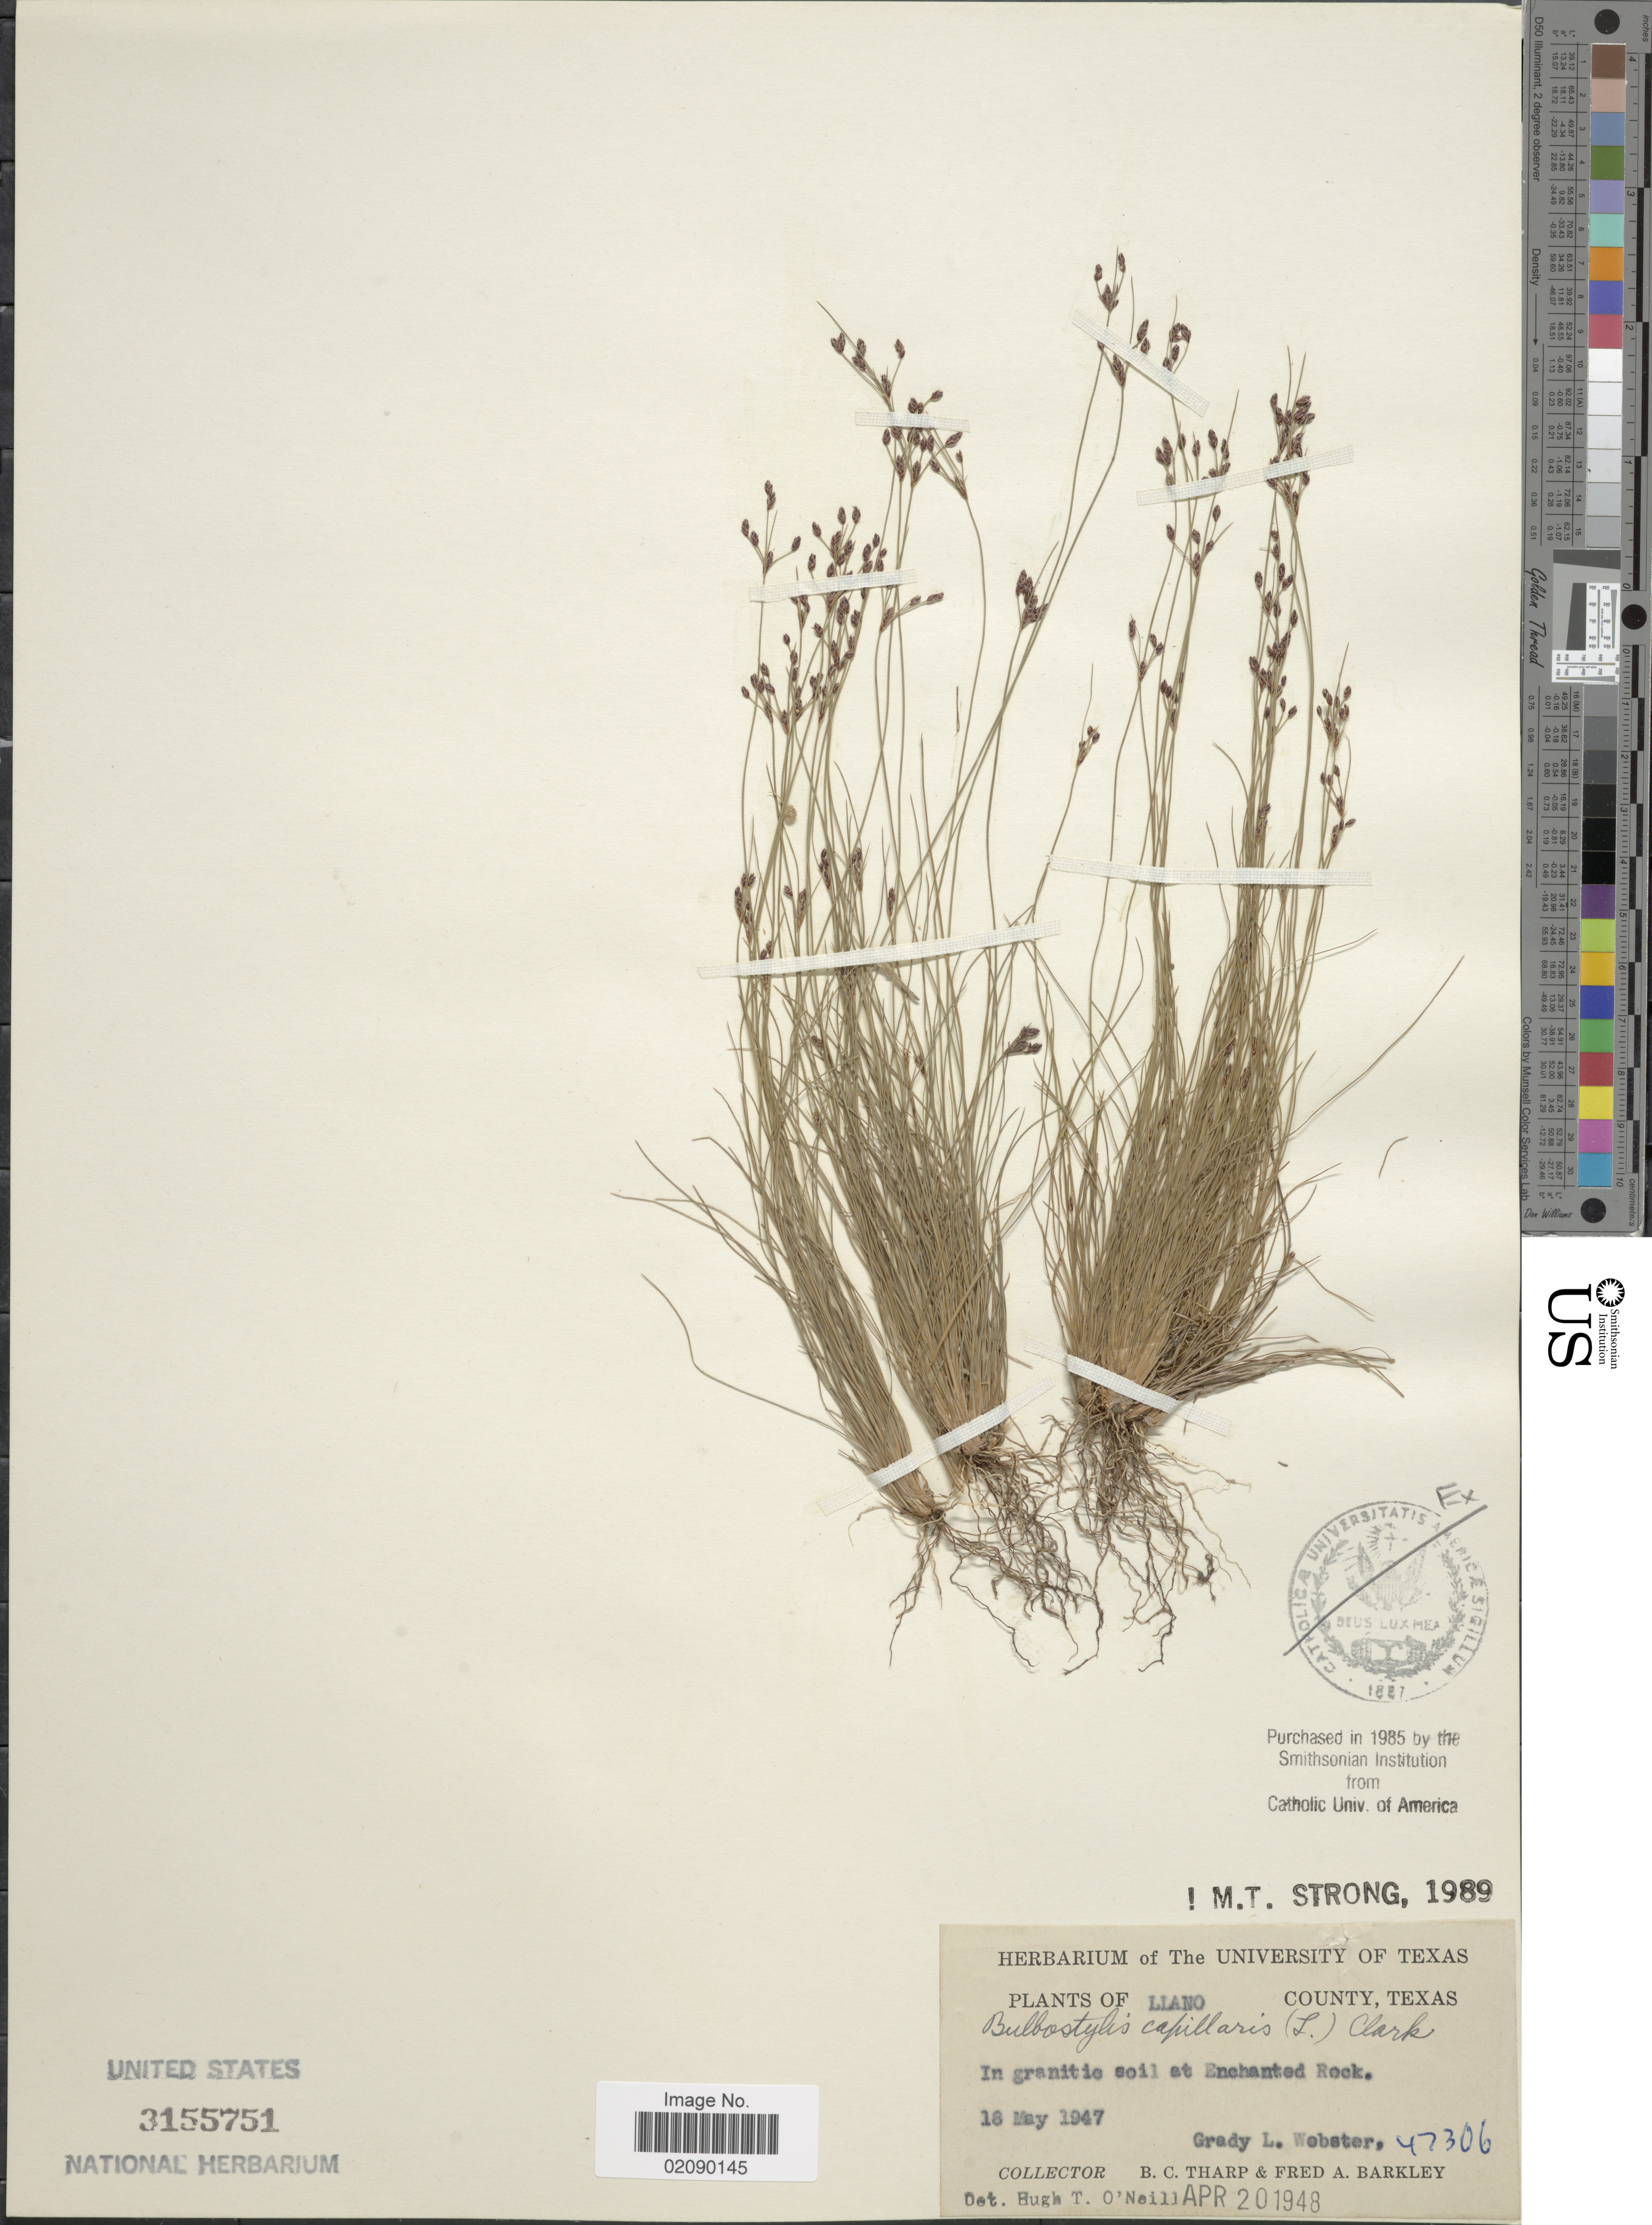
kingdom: Plantae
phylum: Tracheophyta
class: Liliopsida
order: Poales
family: Cyperaceae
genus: Bulbostylis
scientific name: Bulbostylis capillaris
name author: (L.) Kunth ex C.B. Clarke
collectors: G. L. Webster, B. C. Tharp & F. A. Barkley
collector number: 47306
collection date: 1947-05-18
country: United States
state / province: Texas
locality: Llano County, In granite soil at Enchanted Rock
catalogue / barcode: US 3155751